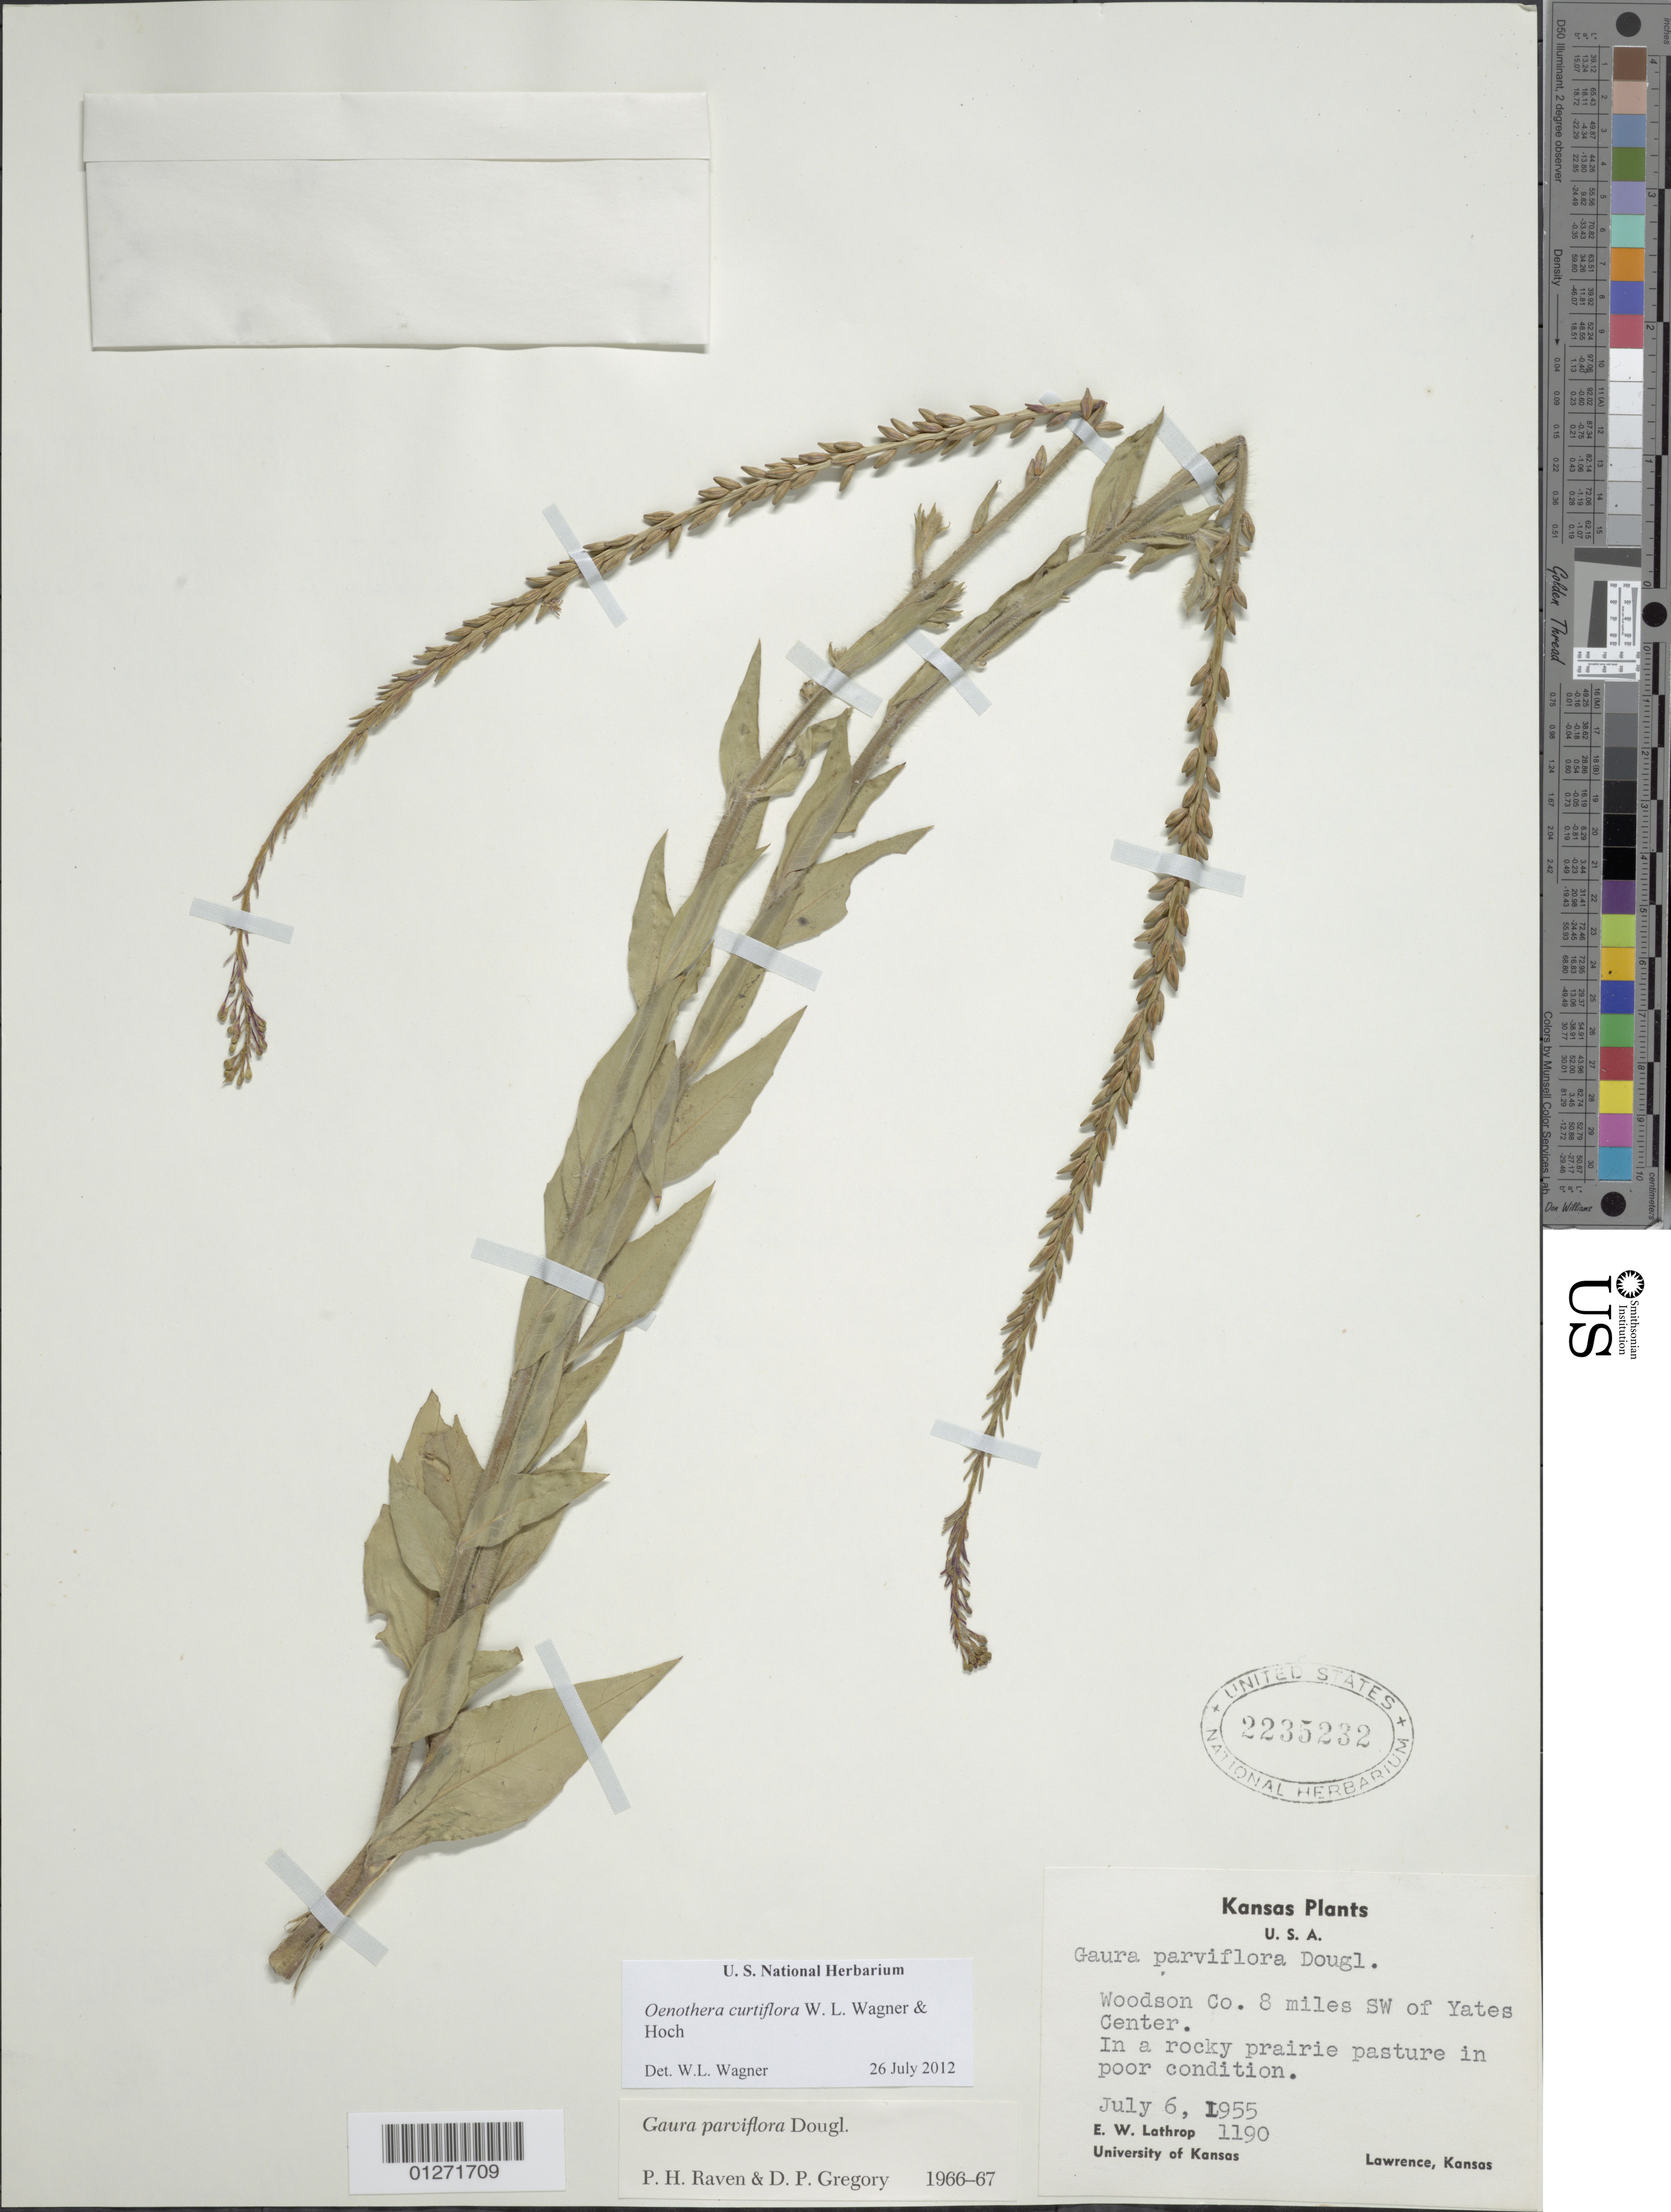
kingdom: Plantae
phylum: Tracheophyta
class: Magnoliopsida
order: Myrtales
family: Onagraceae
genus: Oenothera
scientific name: Oenothera curtiflora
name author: W.L. Wagner & Hoch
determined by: Wagner, W. L., (BOT), Smithsonian Institution - National Museum of Natural History (UNITED STATES)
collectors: E. W. Lathrop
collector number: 1190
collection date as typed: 6 Jul 1955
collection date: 1955-07-06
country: United States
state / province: Kansas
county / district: Woodson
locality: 8 mi SW of Yates Center.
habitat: Rocky prairie pasture.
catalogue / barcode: US 2235232